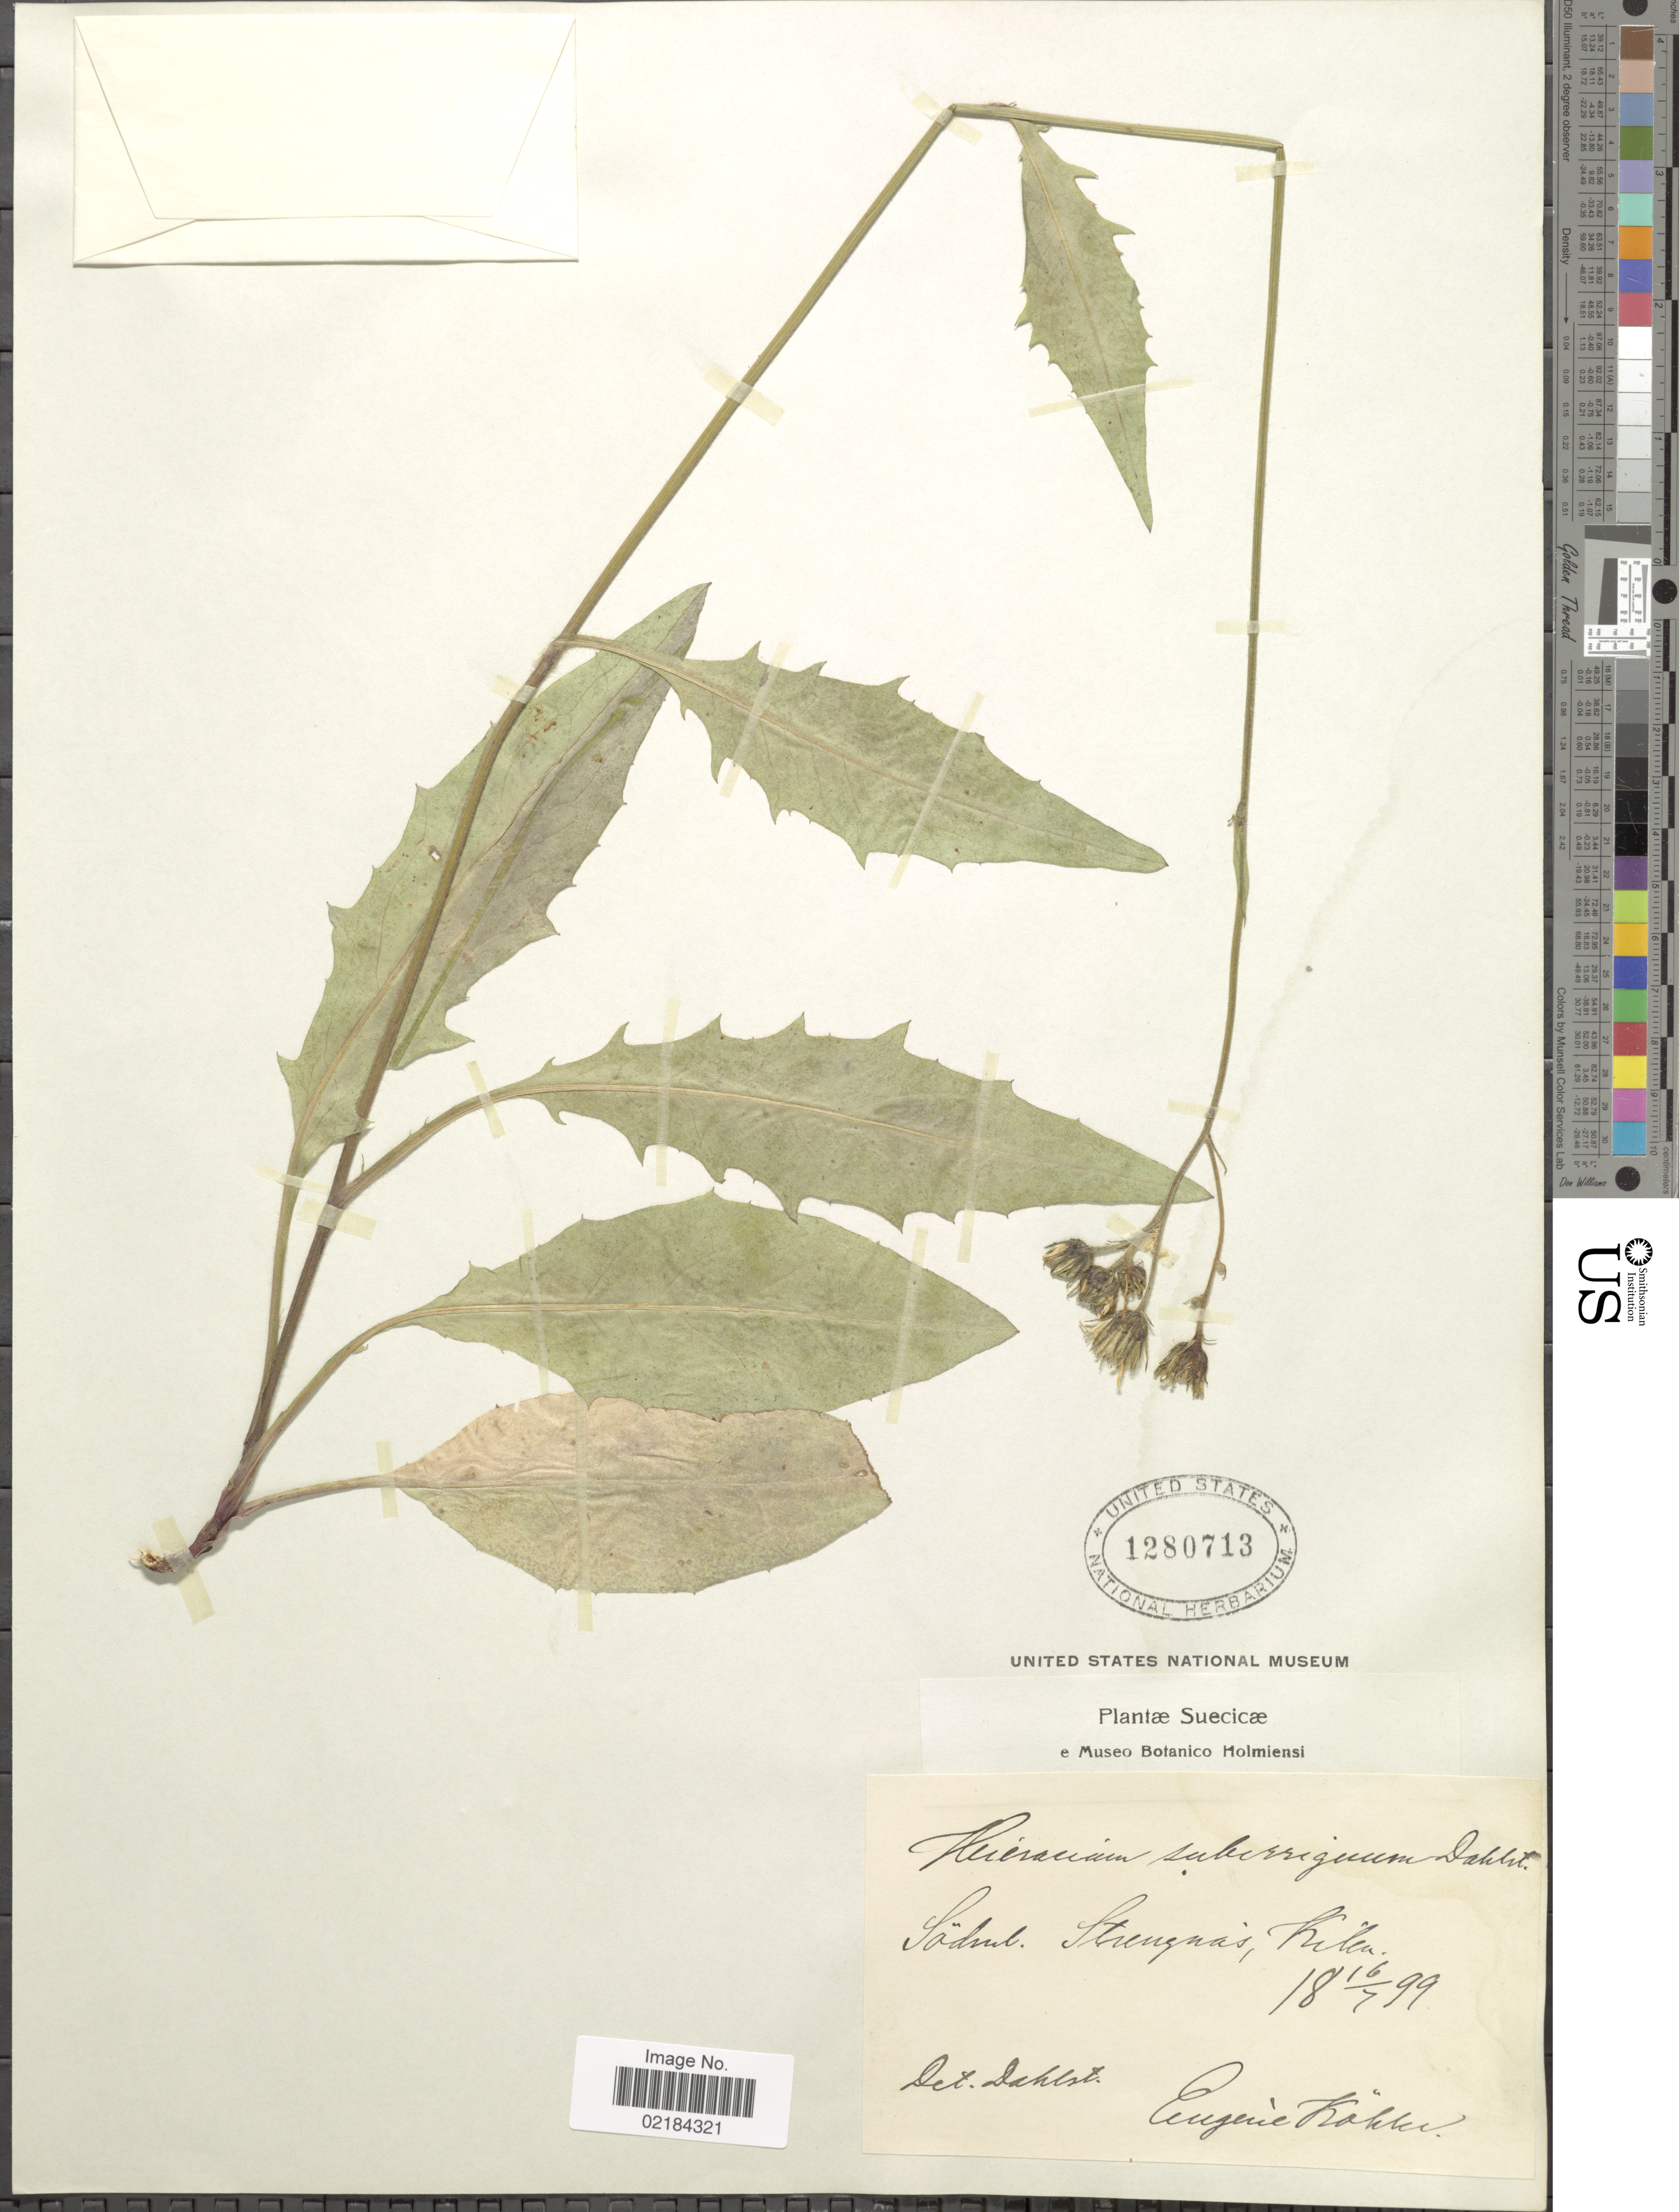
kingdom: Plantae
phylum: Tracheophyta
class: Magnoliopsida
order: Asterales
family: Asteraceae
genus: Hieracium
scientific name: Hieracium lachenalii subsp. subirriguum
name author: (Dahlst.) Zahn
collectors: E. Kohler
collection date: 1899-07-16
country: Sweden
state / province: Sodermanland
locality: Suecicae. Sodml. Steungnas, Kilea [interpreted]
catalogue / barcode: US 1280713